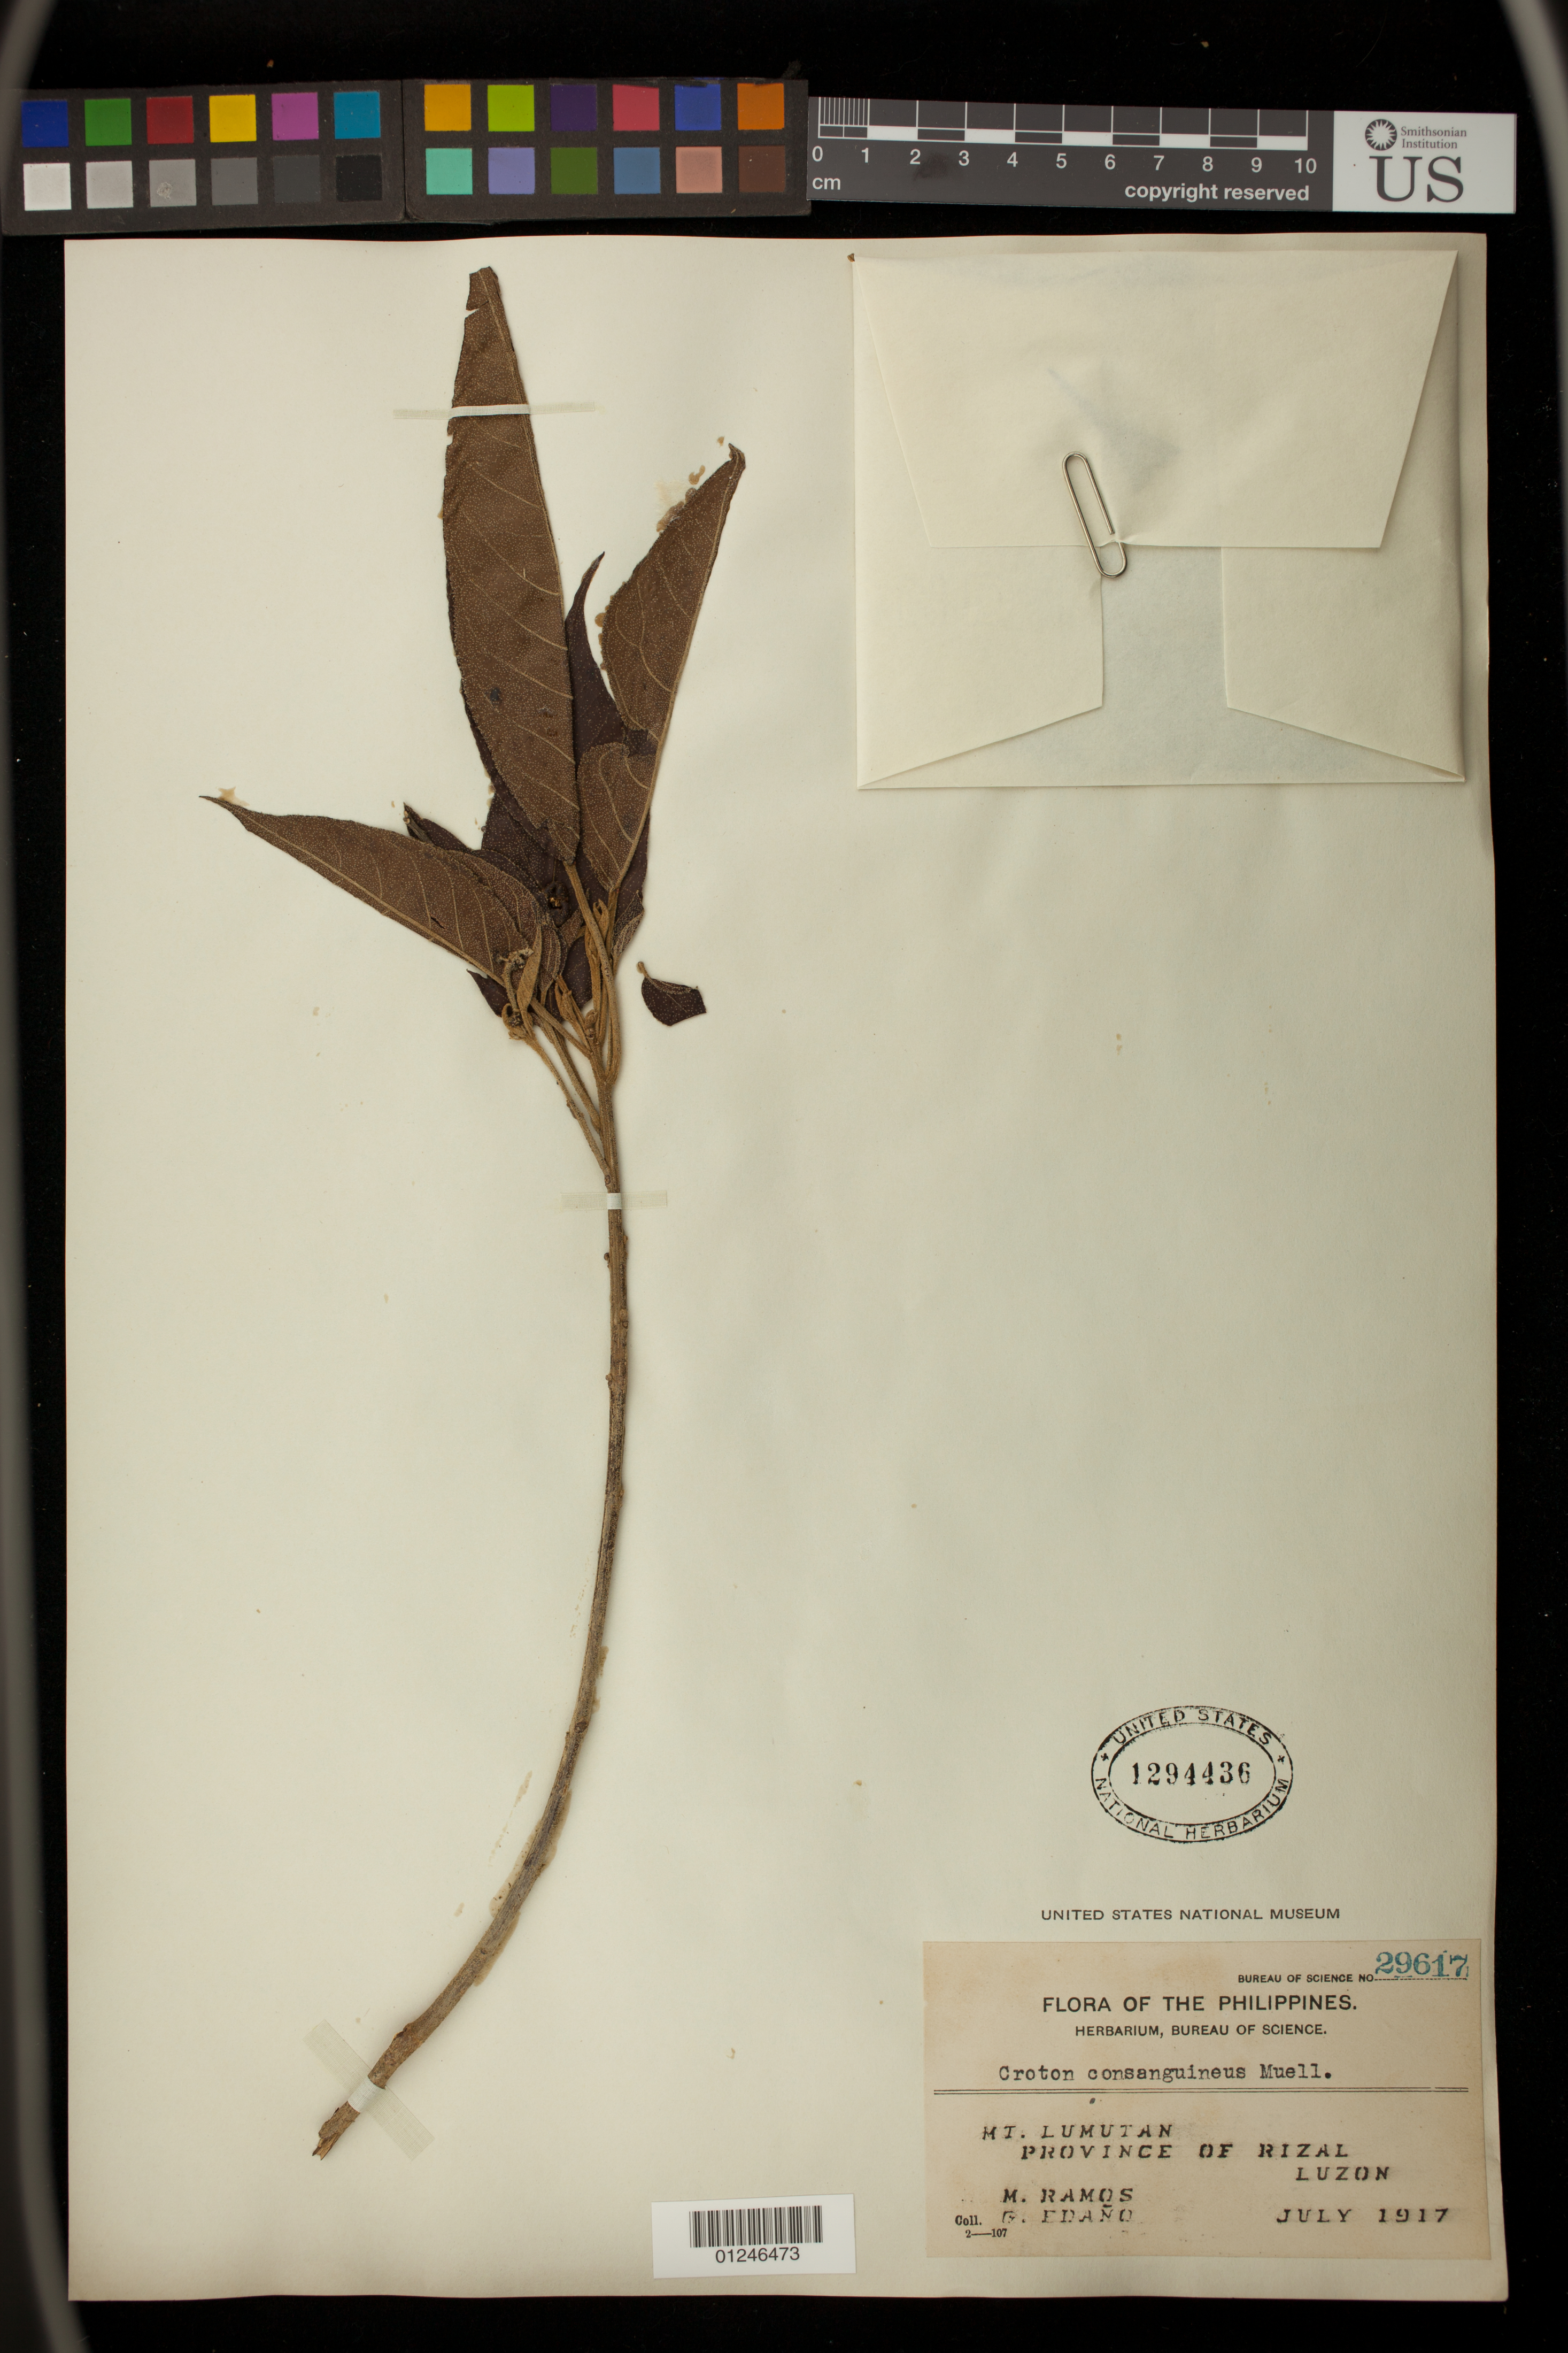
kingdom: Plantae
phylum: Tracheophyta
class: Magnoliopsida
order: Malpighiales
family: Euphorbiaceae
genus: Croton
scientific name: Croton consanguineus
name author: Müll. Arg.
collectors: M. Ramos & G. Edaño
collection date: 1917-07-01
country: Philippines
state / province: Calabarzon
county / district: Rizal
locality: Mt. Lumutan, Province of Rizal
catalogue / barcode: US 1294436